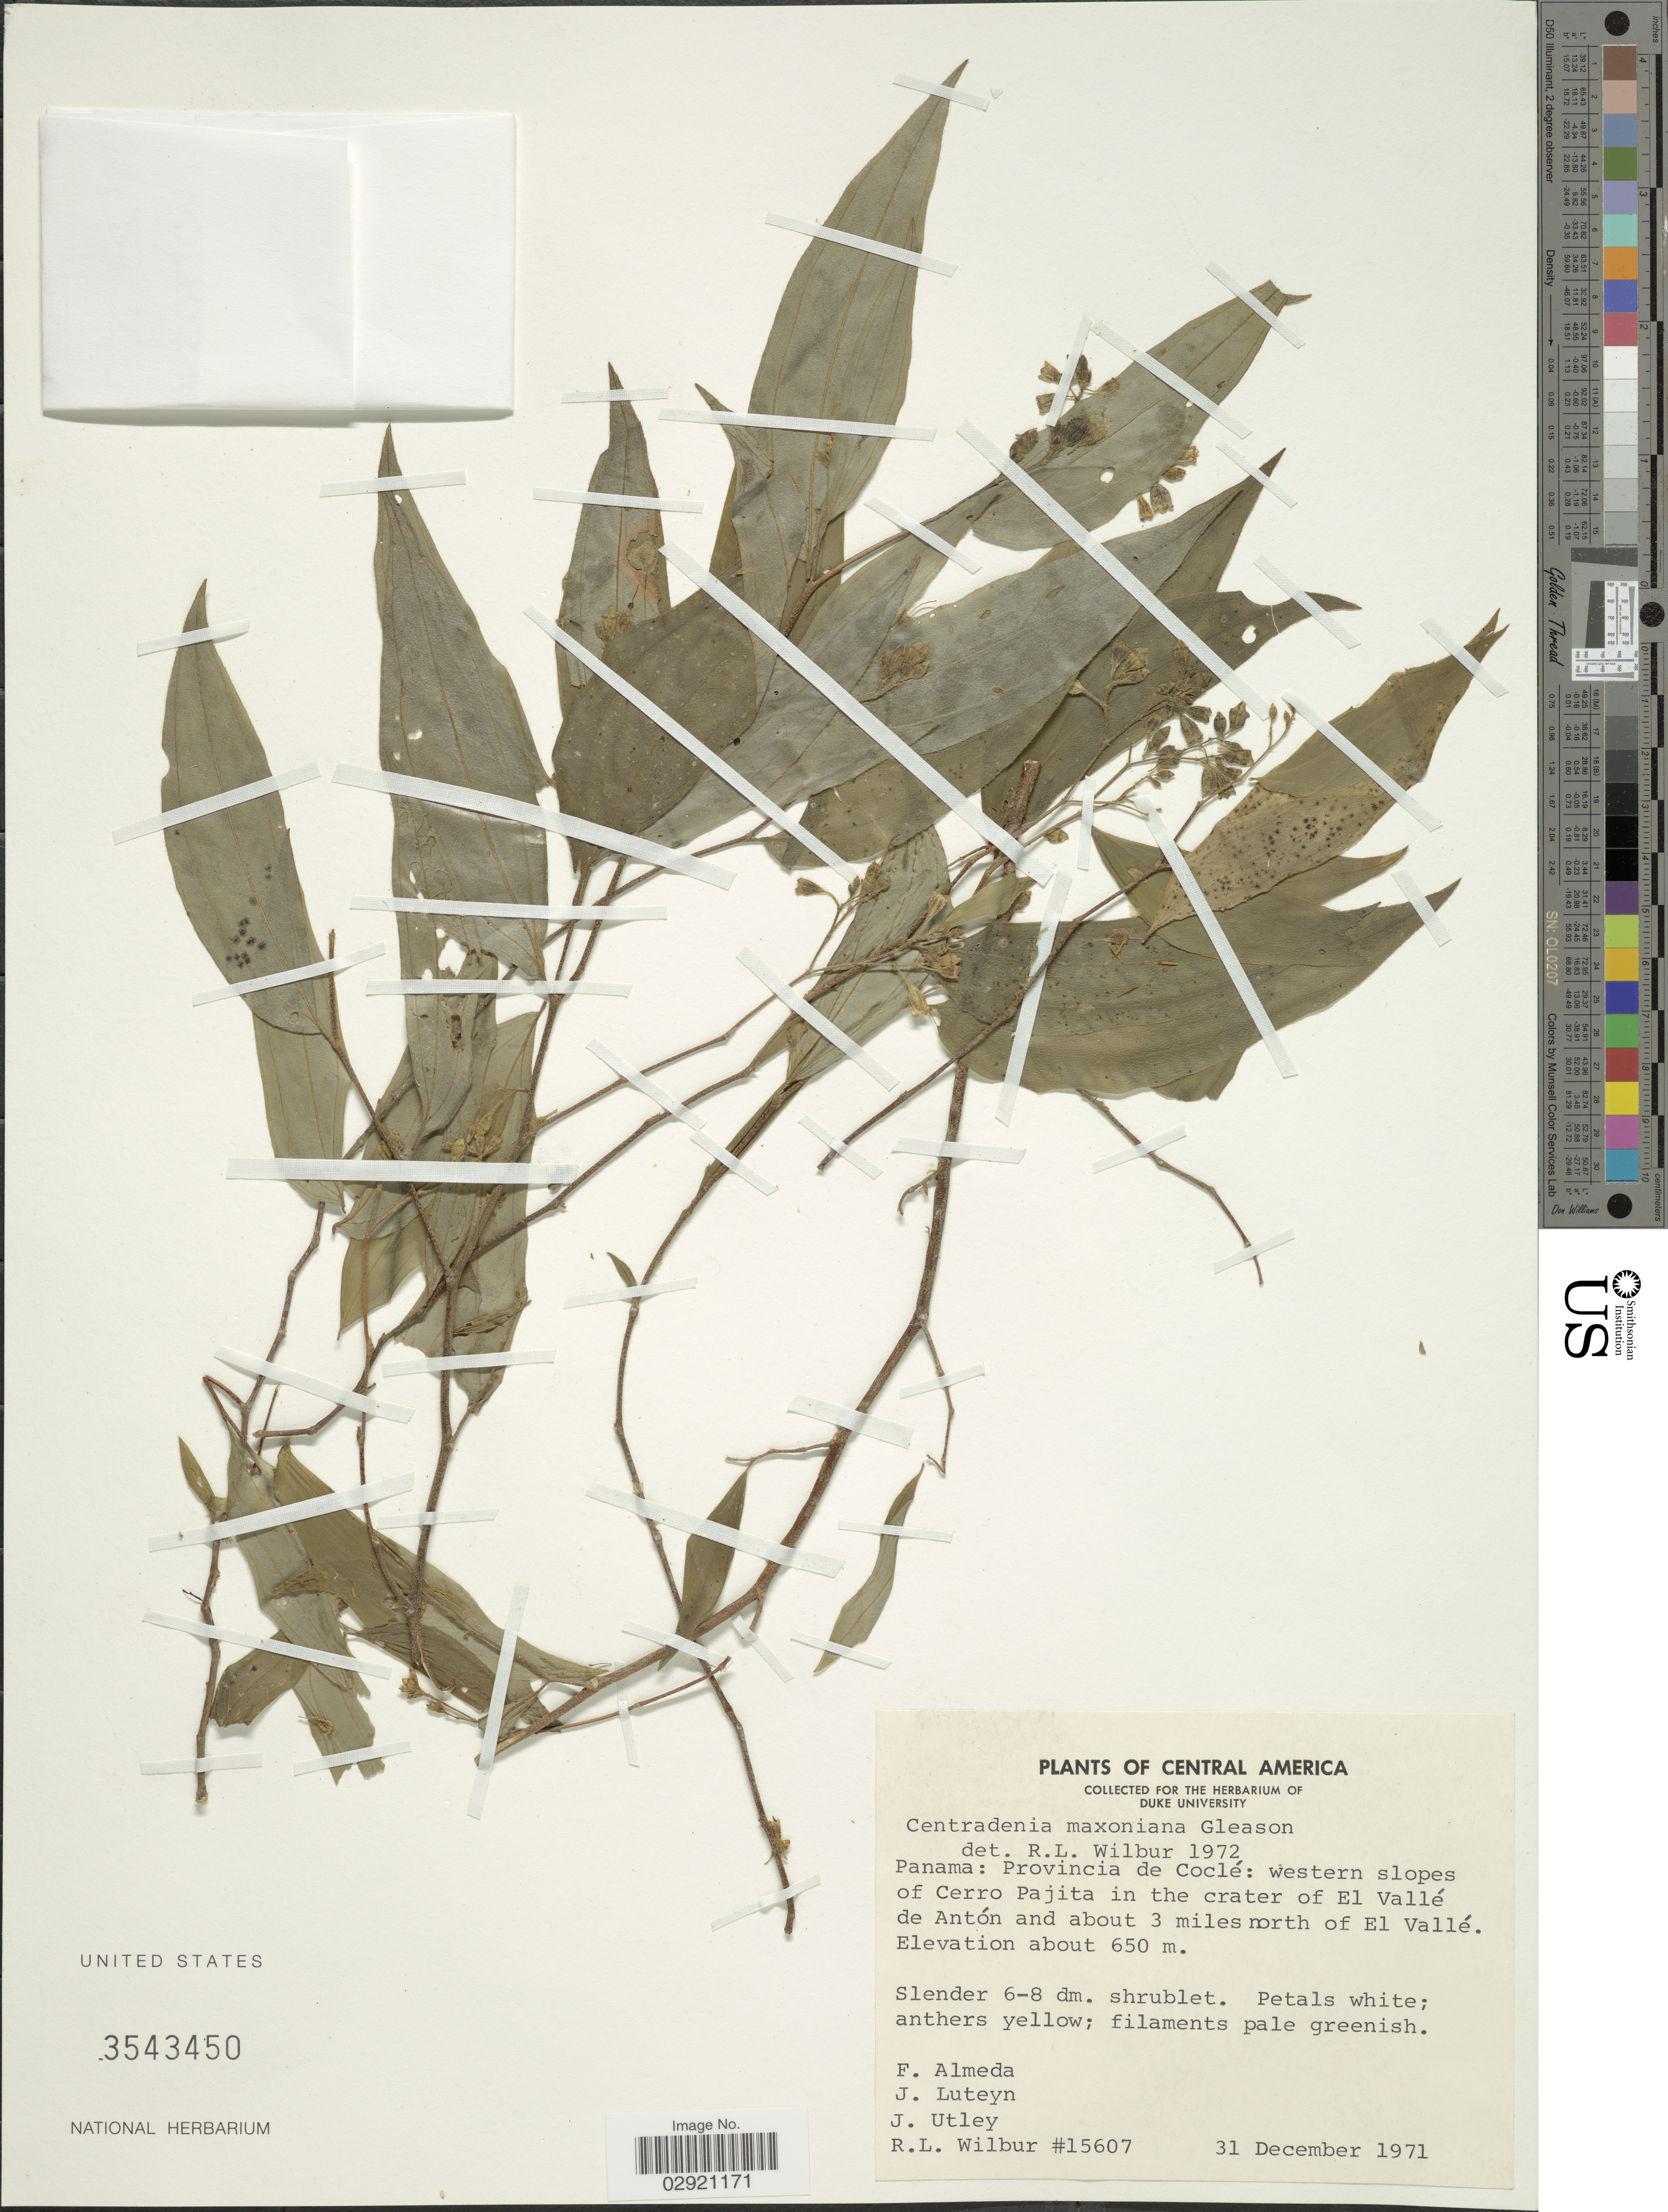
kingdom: Plantae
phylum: Tracheophyta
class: Magnoliopsida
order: Myrtales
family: Melastomataceae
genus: Centradenia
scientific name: Centradenia paradoxa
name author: (Kraenzl.) Almeda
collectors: F. Almeda, J. L. Luteyn, J. Utley & R. L. Wilbur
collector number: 15607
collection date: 1971-12-31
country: Panama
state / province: Coclé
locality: Western slopes of Cerro Pajita in the crater of el Vallé de Antón and about 3 miles north of el Vallé.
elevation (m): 650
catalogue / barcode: US 3543450